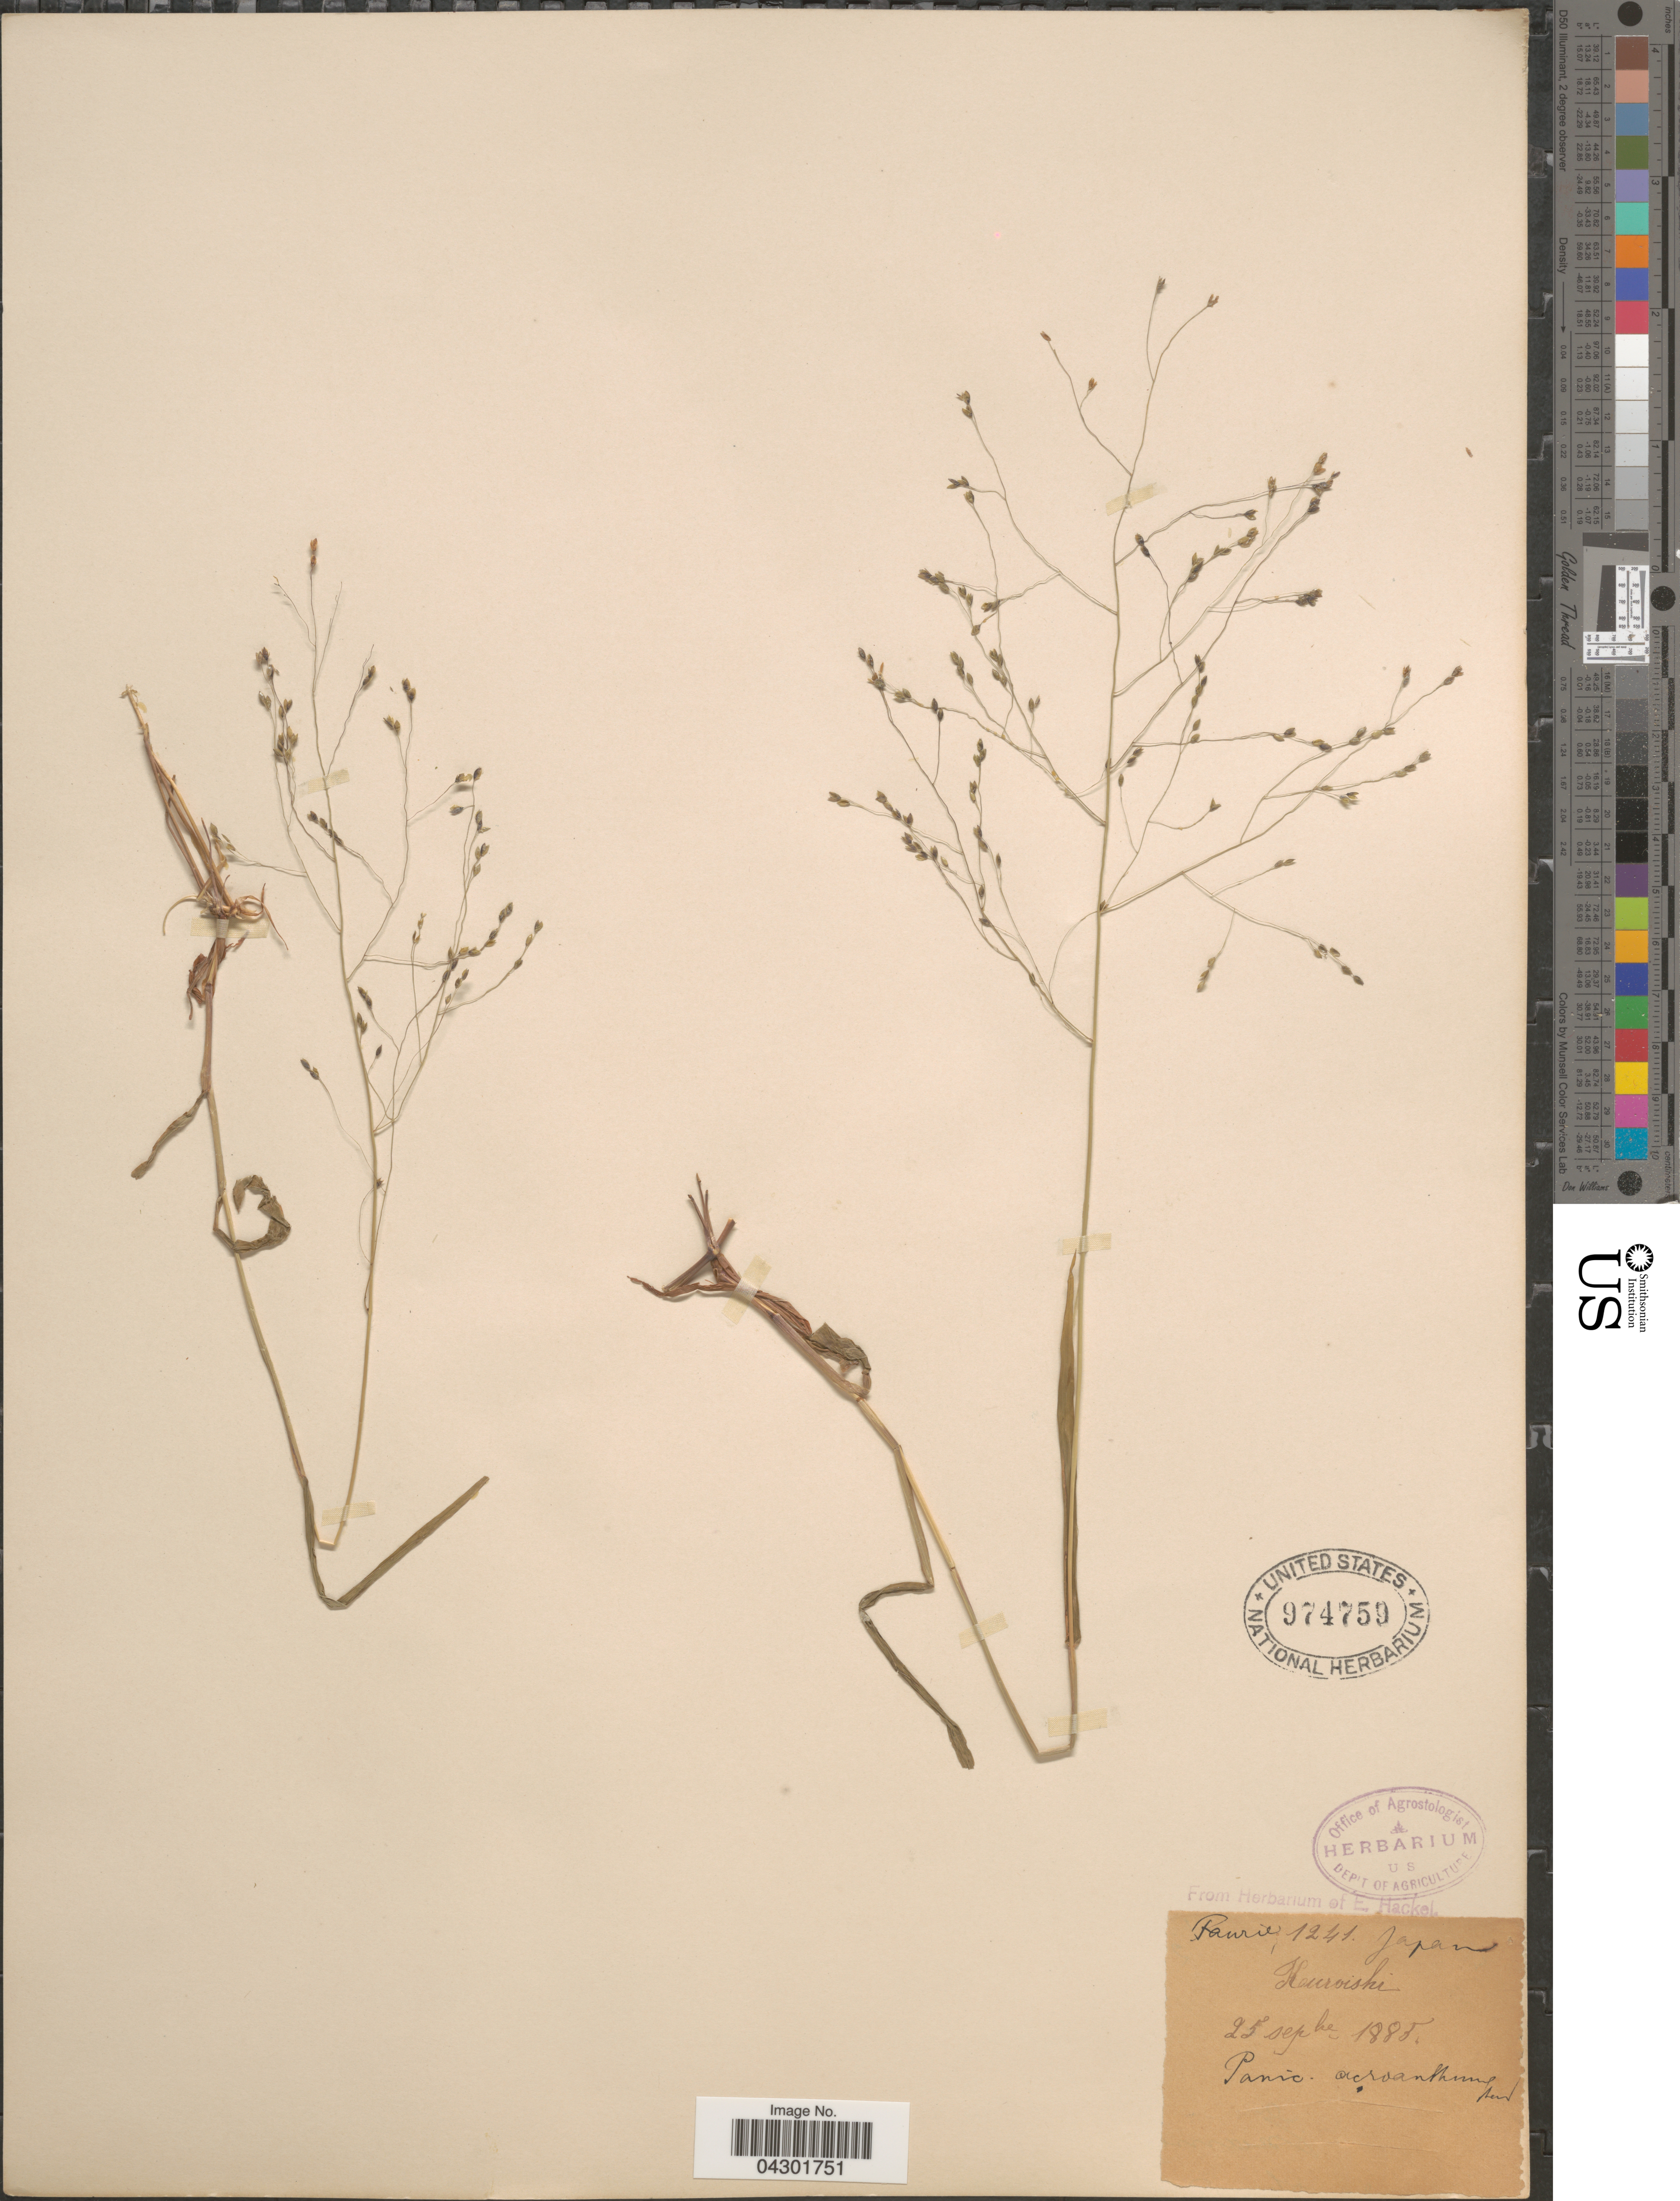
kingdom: Plantae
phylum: Tracheophyta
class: Liliopsida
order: Poales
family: Poaceae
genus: Panicum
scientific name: Panicum bisulcatum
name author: Thunb.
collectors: -. Faurie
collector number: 1241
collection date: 1885-09-25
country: Japan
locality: Kuroishi.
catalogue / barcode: US 974959